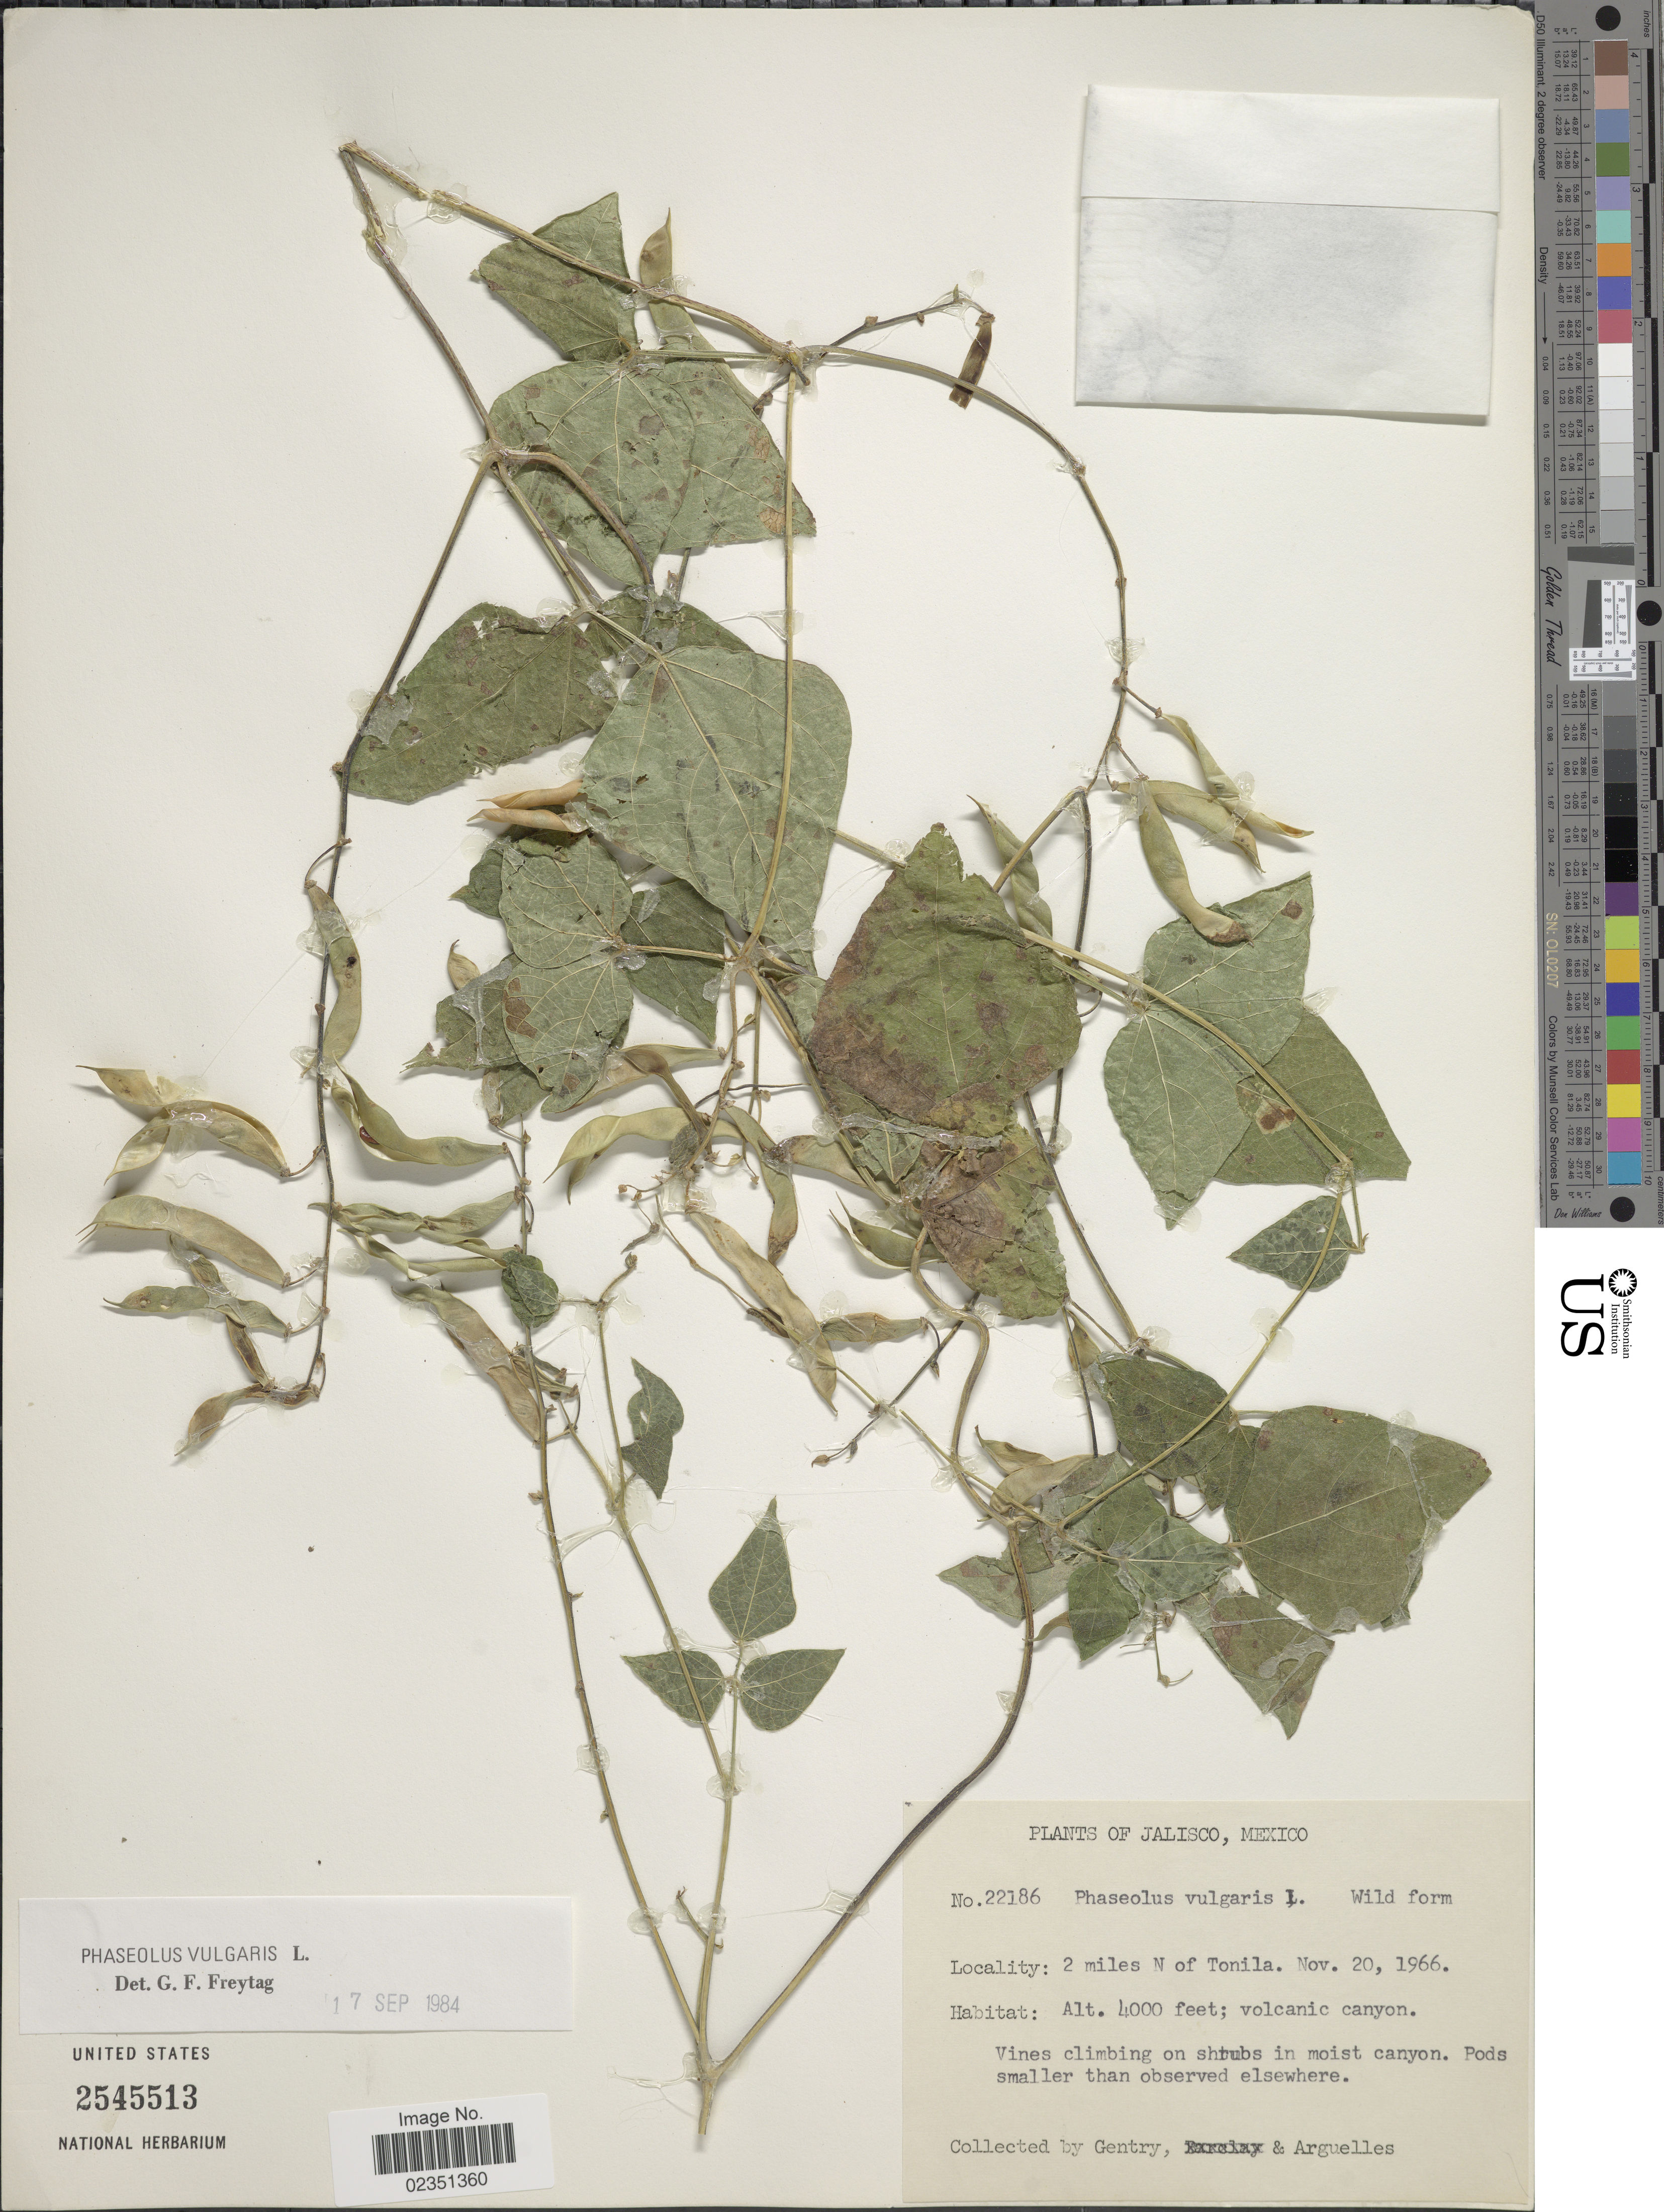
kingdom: Plantae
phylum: Tracheophyta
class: Magnoliopsida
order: Fabales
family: Fabaceae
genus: Phaseolus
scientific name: Phaseolus vulgaris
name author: L.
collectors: Gentry, -- & Arguelles, --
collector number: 22186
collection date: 1966-11-20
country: Mexico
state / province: Jalisco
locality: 2 miles N of Tonila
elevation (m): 1219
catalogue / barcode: US 2545513